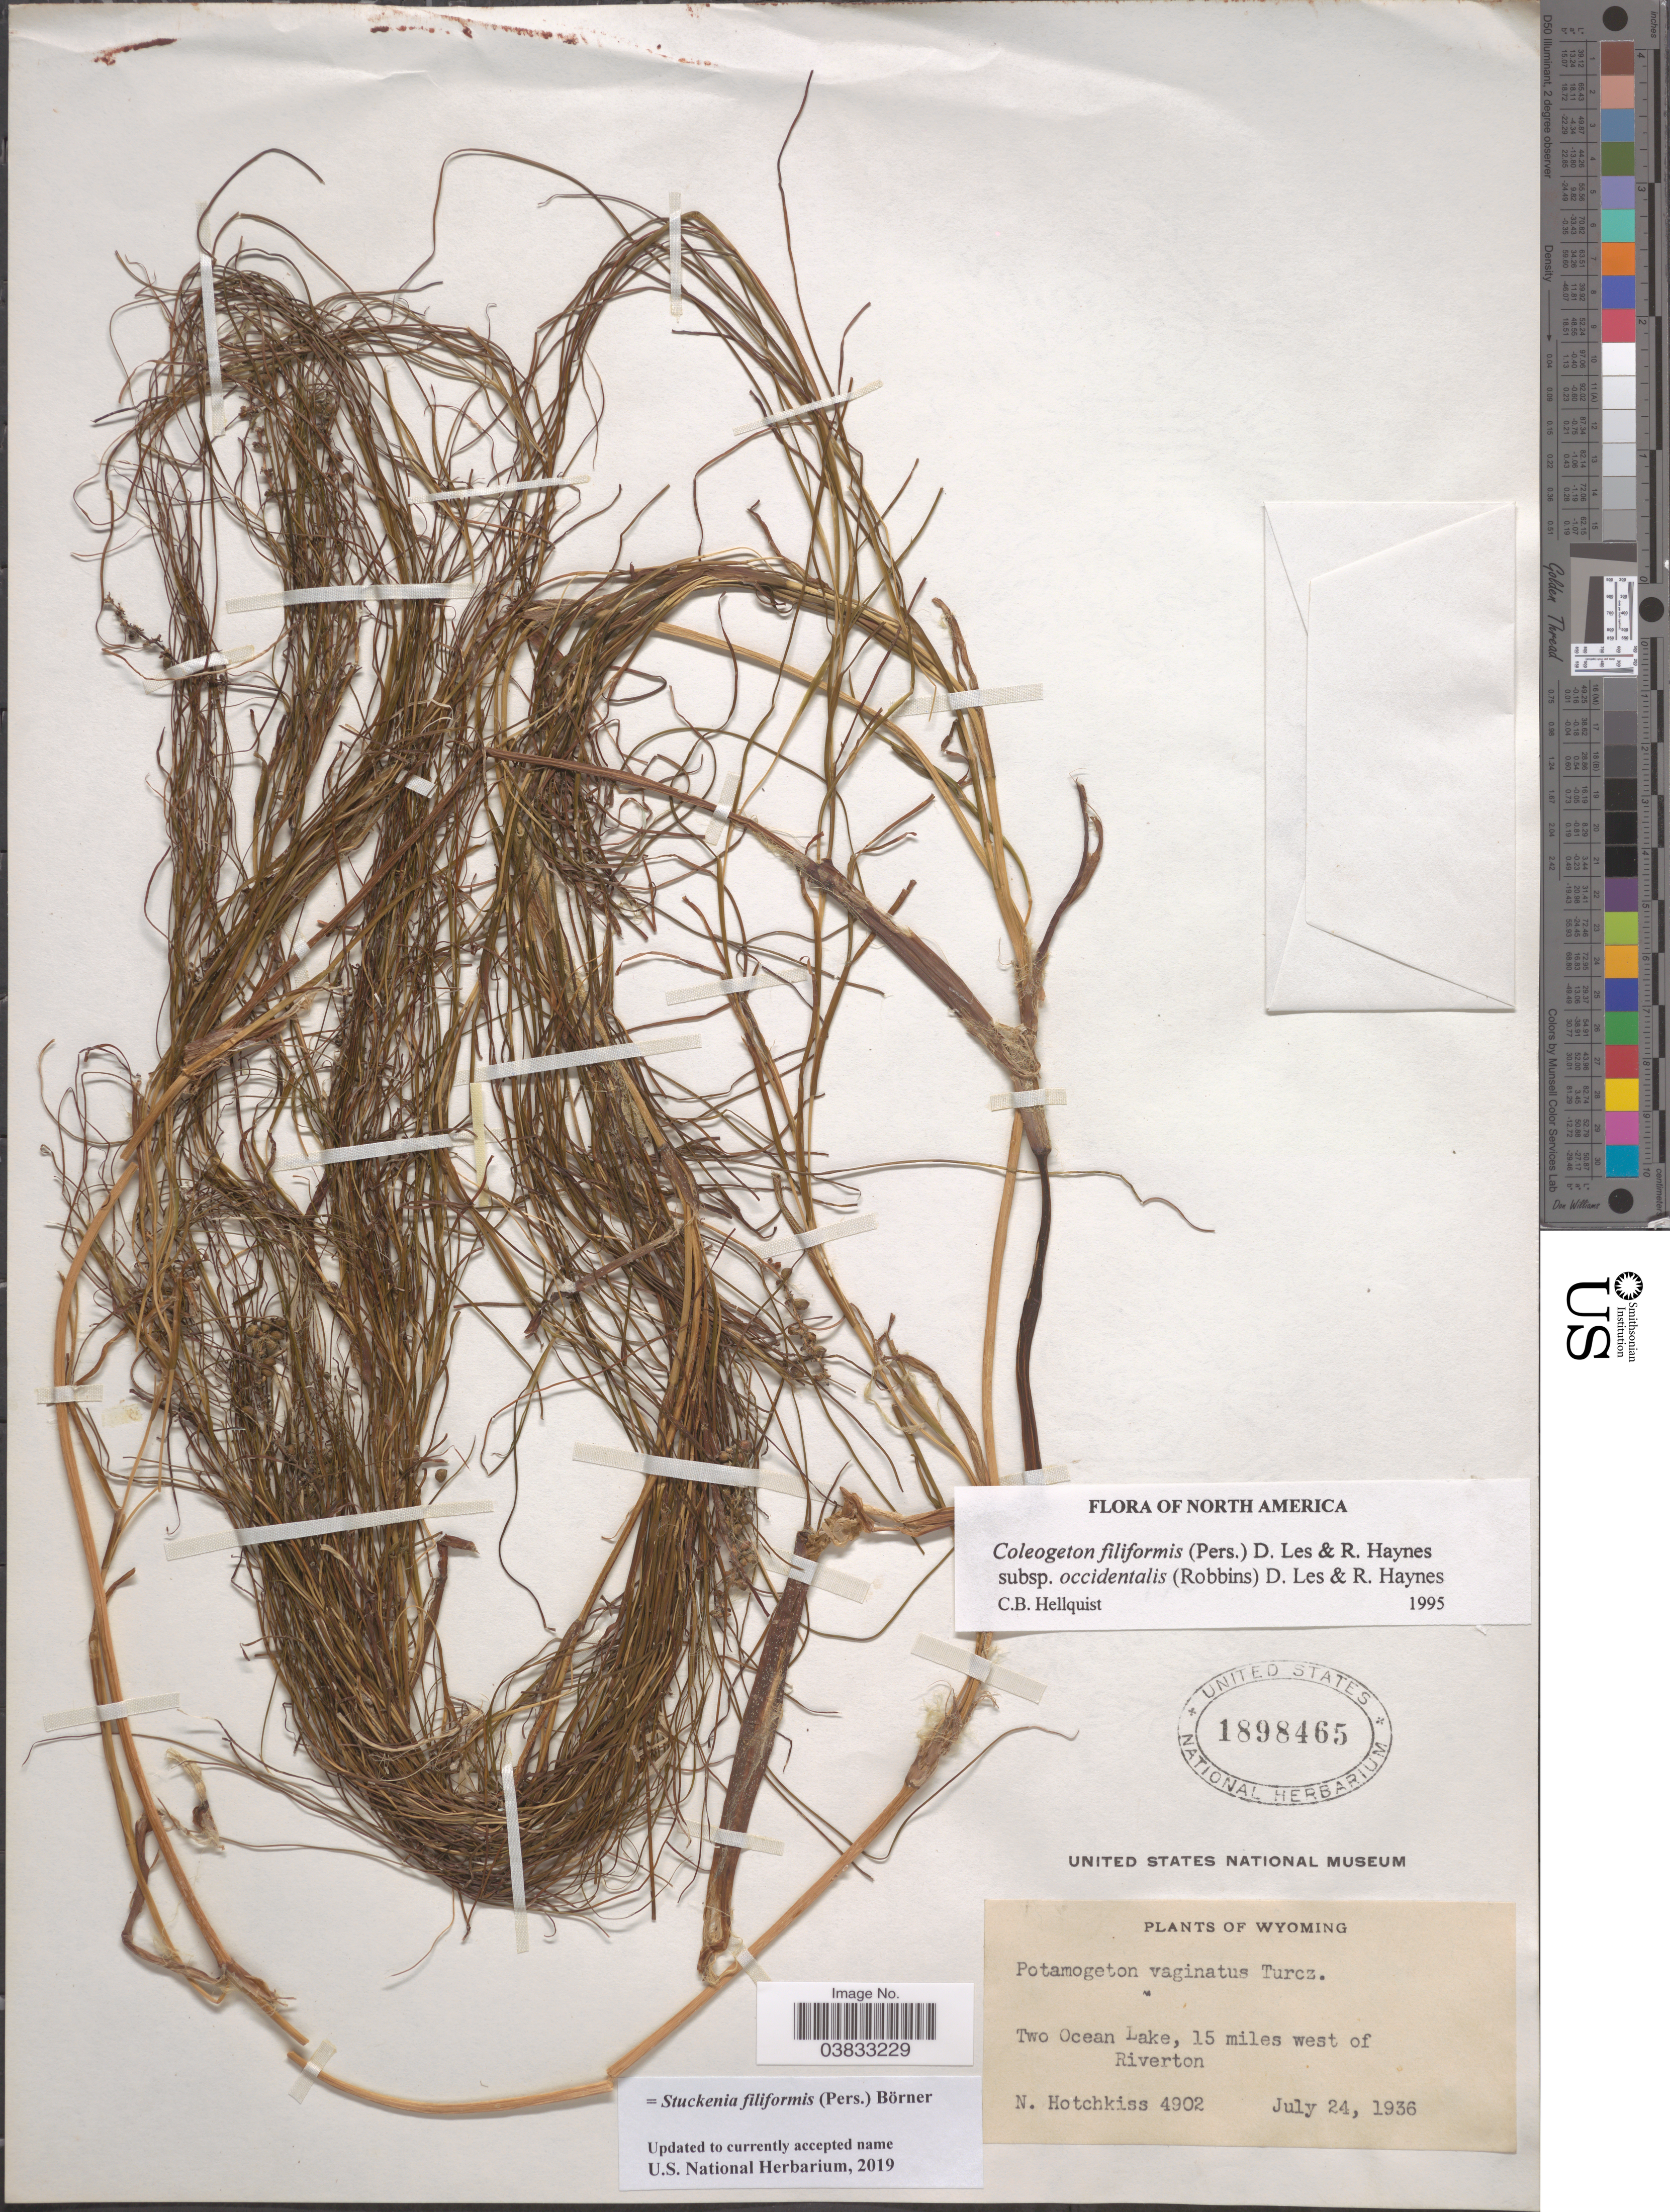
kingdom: Plantae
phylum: Tracheophyta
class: Liliopsida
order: Alismatales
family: Potamogetonaceae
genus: Stuckenia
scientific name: Stuckenia filiformis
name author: (Pers.) Börner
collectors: N. Hotchkiss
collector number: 4902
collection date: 1936-07-24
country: United States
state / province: Wyoming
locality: Two Ocean Lake, 15 miles west of Riverton.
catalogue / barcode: US 1898465